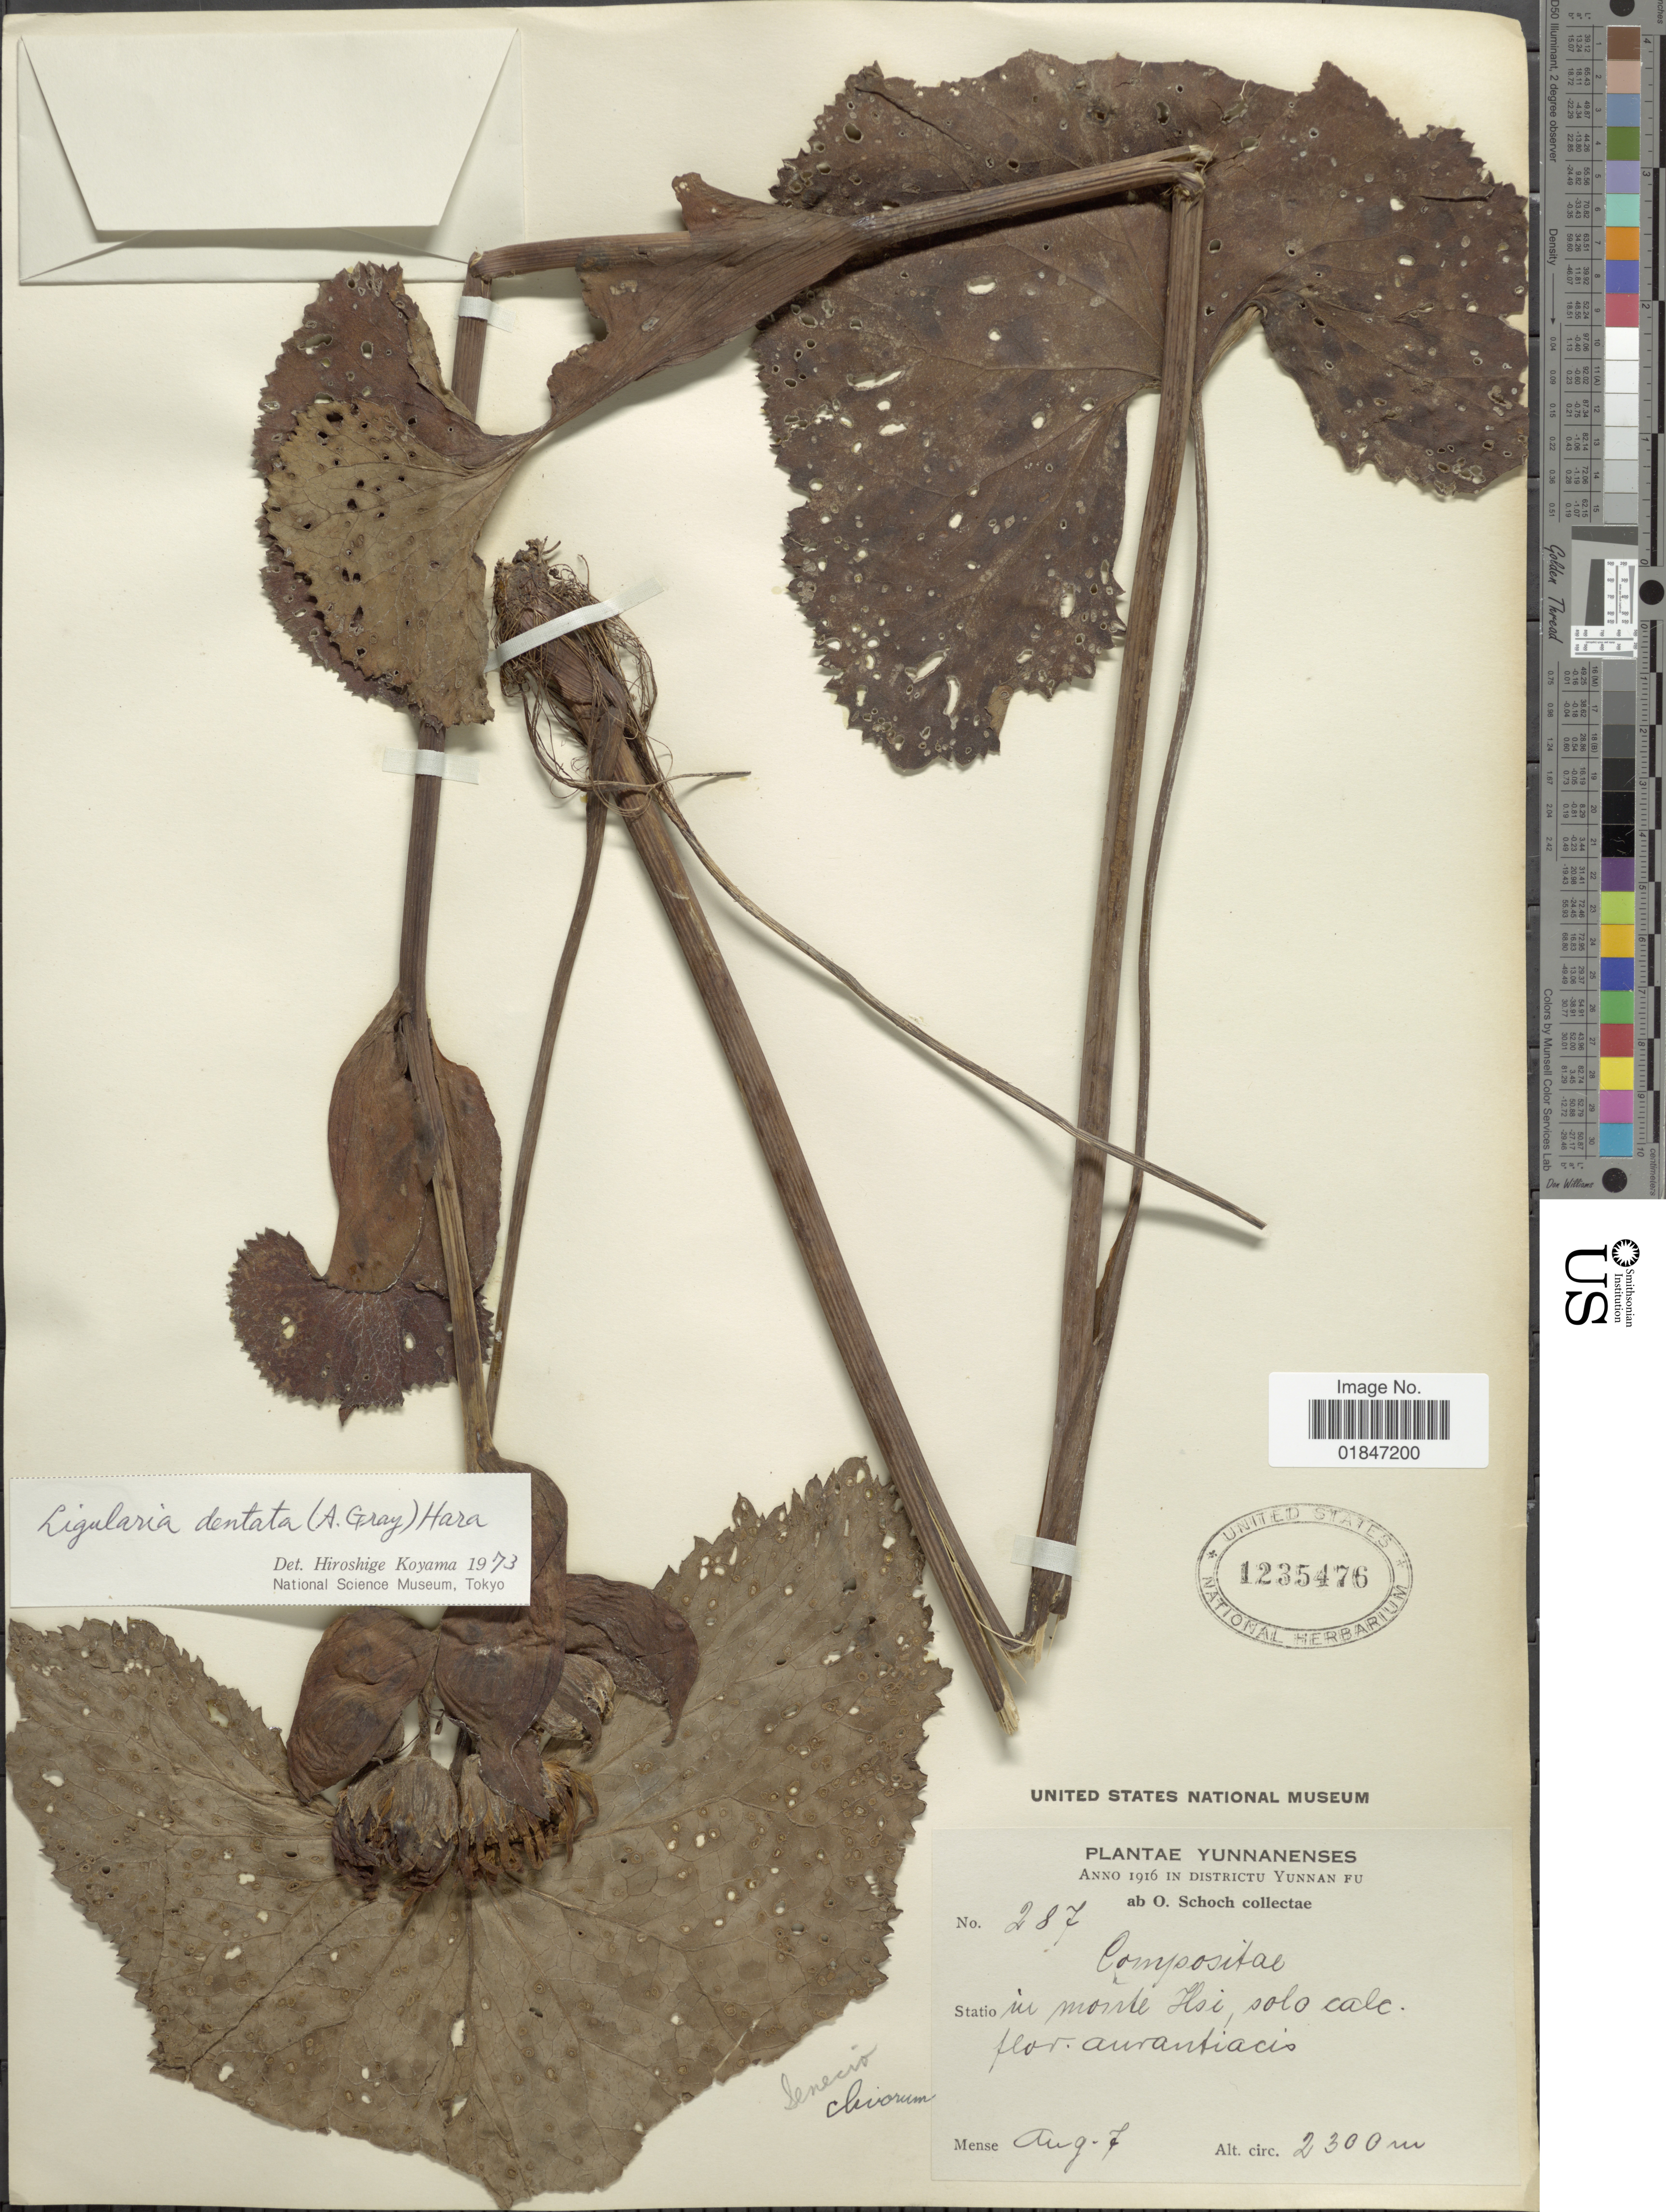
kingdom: Plantae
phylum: Tracheophyta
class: Magnoliopsida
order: Asterales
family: Asteraceae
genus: Ligularia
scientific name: Ligularia dentata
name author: (A. Gray) H. Hara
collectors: O. Schoch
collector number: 287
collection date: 1916-08-07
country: China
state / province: Yunnan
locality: Statio in monte Hsi, solo calc. Yunnan Fu.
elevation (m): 2300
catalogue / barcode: US 1235476